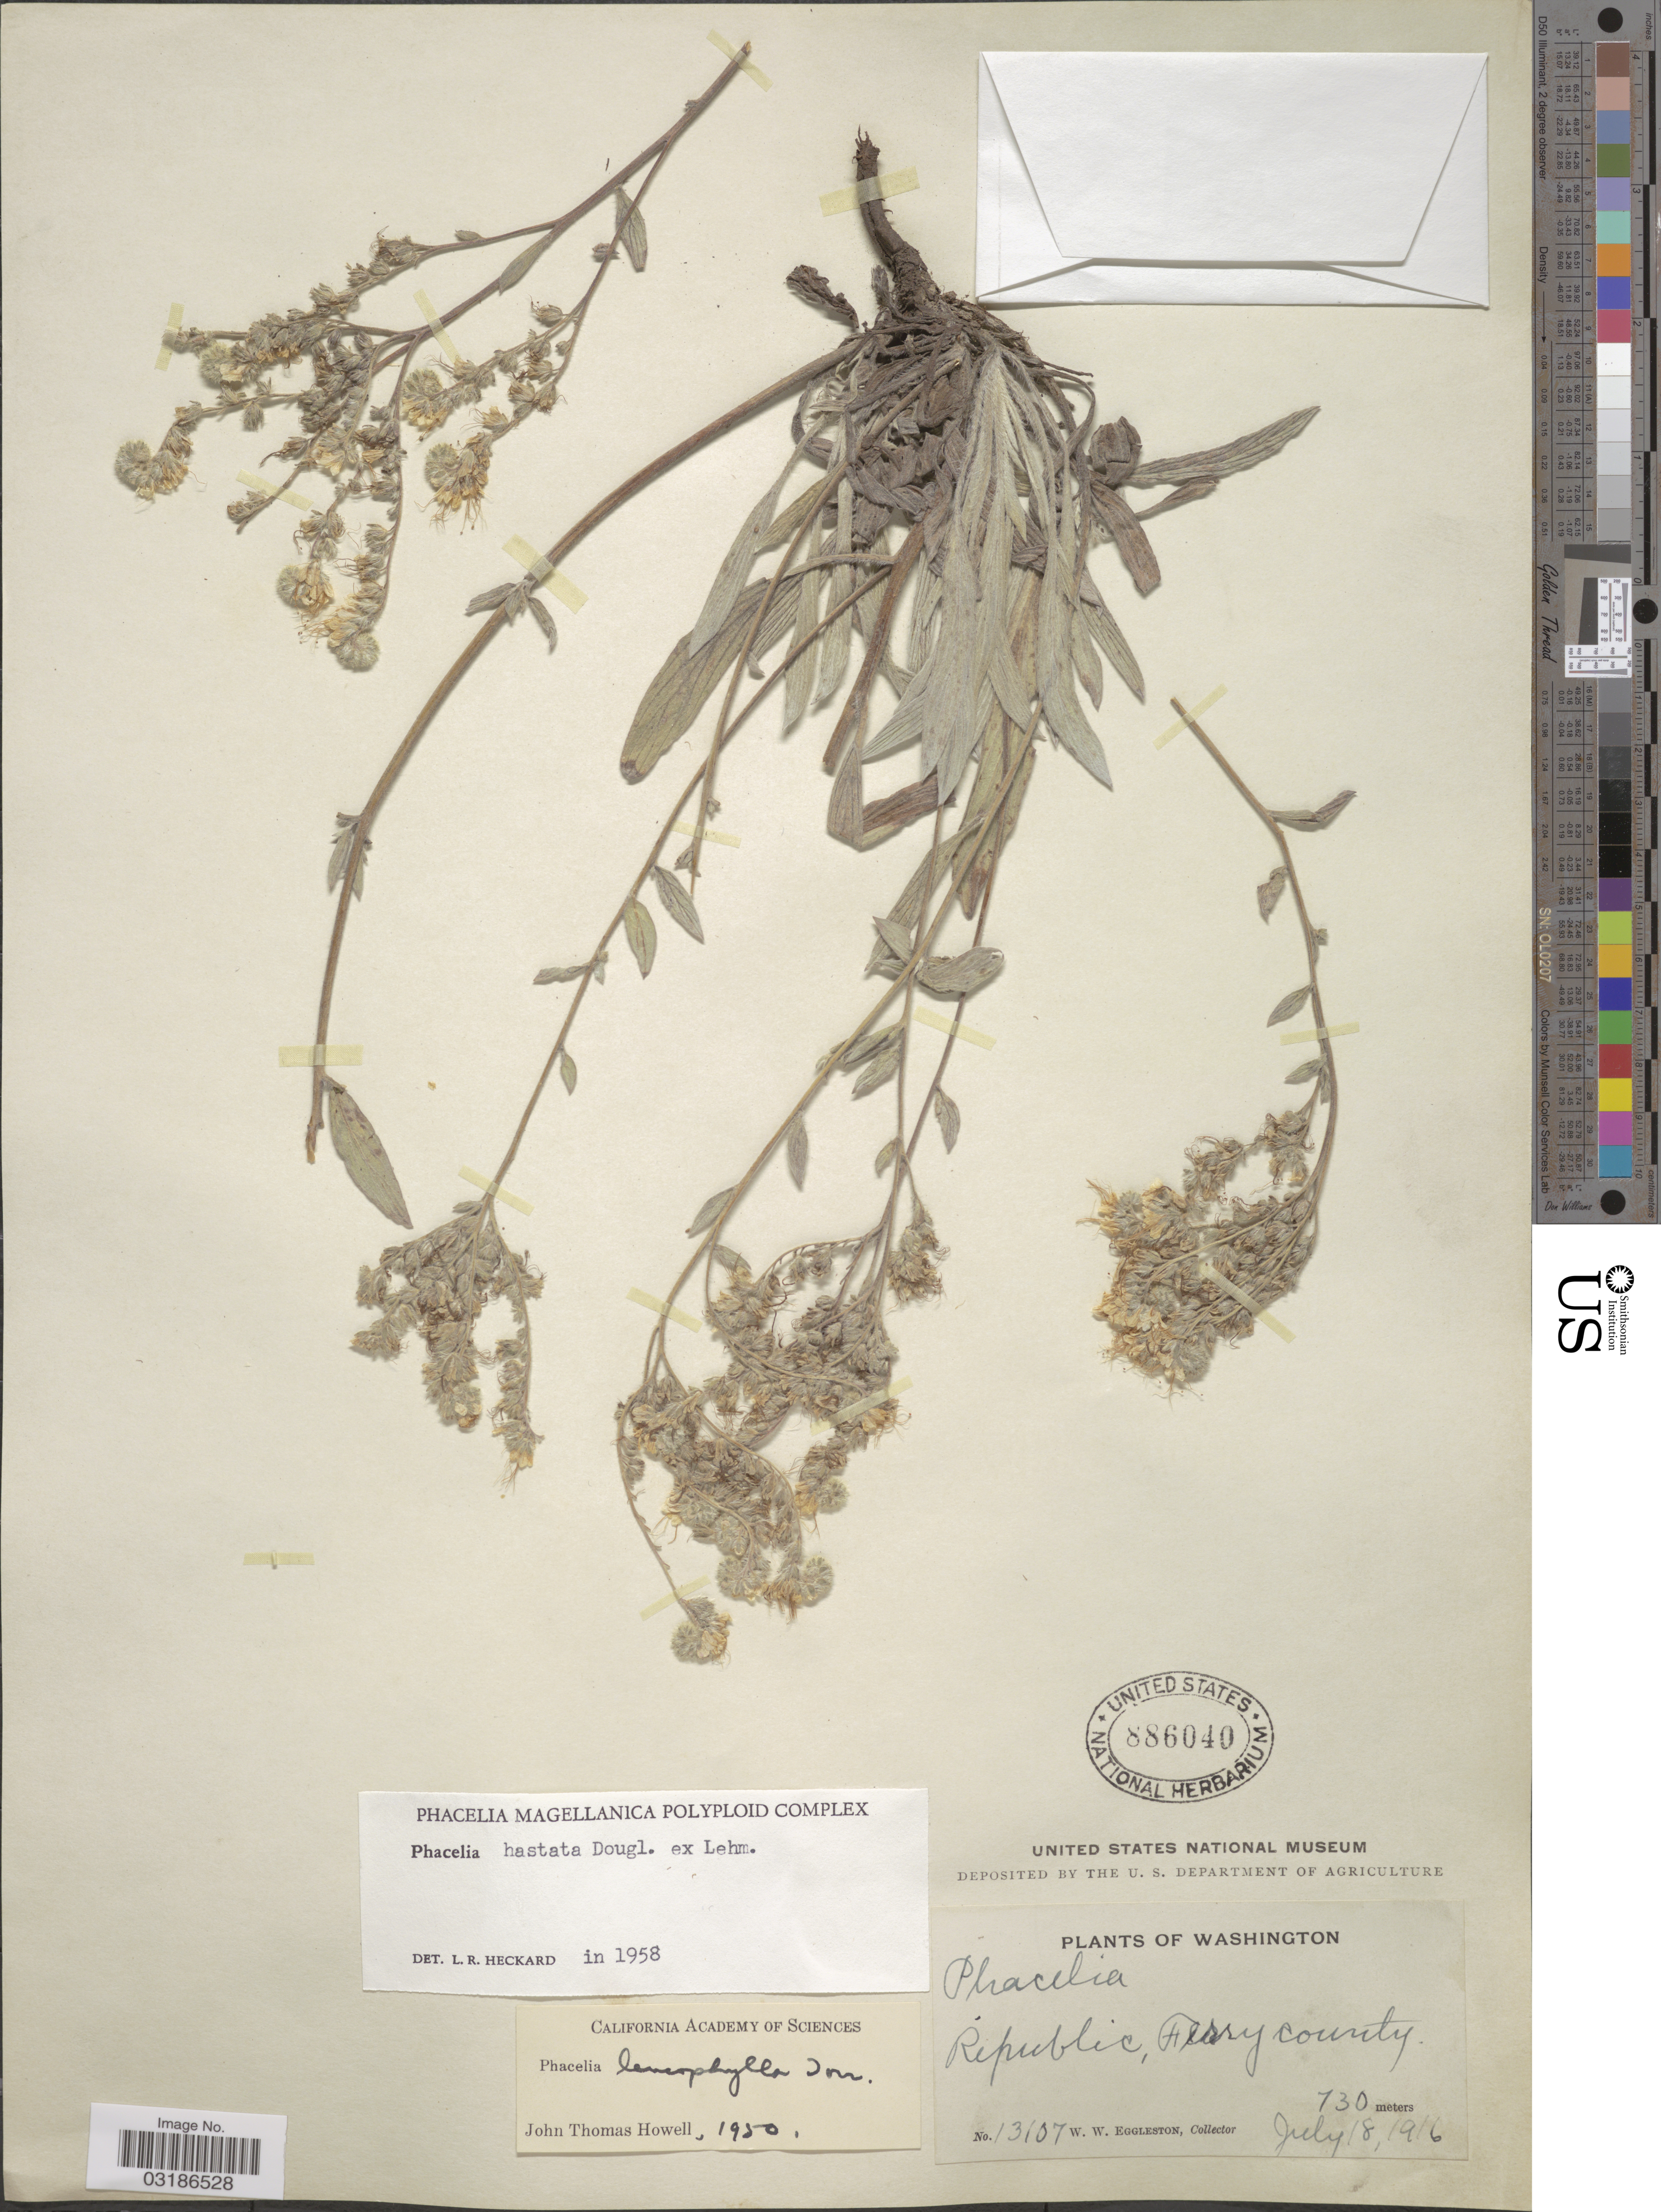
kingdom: Plantae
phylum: Tracheophyta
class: Magnoliopsida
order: Boraginales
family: Hydrophyllaceae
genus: Phacelia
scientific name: Phacelia hastata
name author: Douglas ex Lehm.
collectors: W. Eglleston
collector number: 13107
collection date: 1916-07-18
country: United States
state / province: Washington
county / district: Ferry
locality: Republic, Ferry County.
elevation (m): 730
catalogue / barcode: US 886040